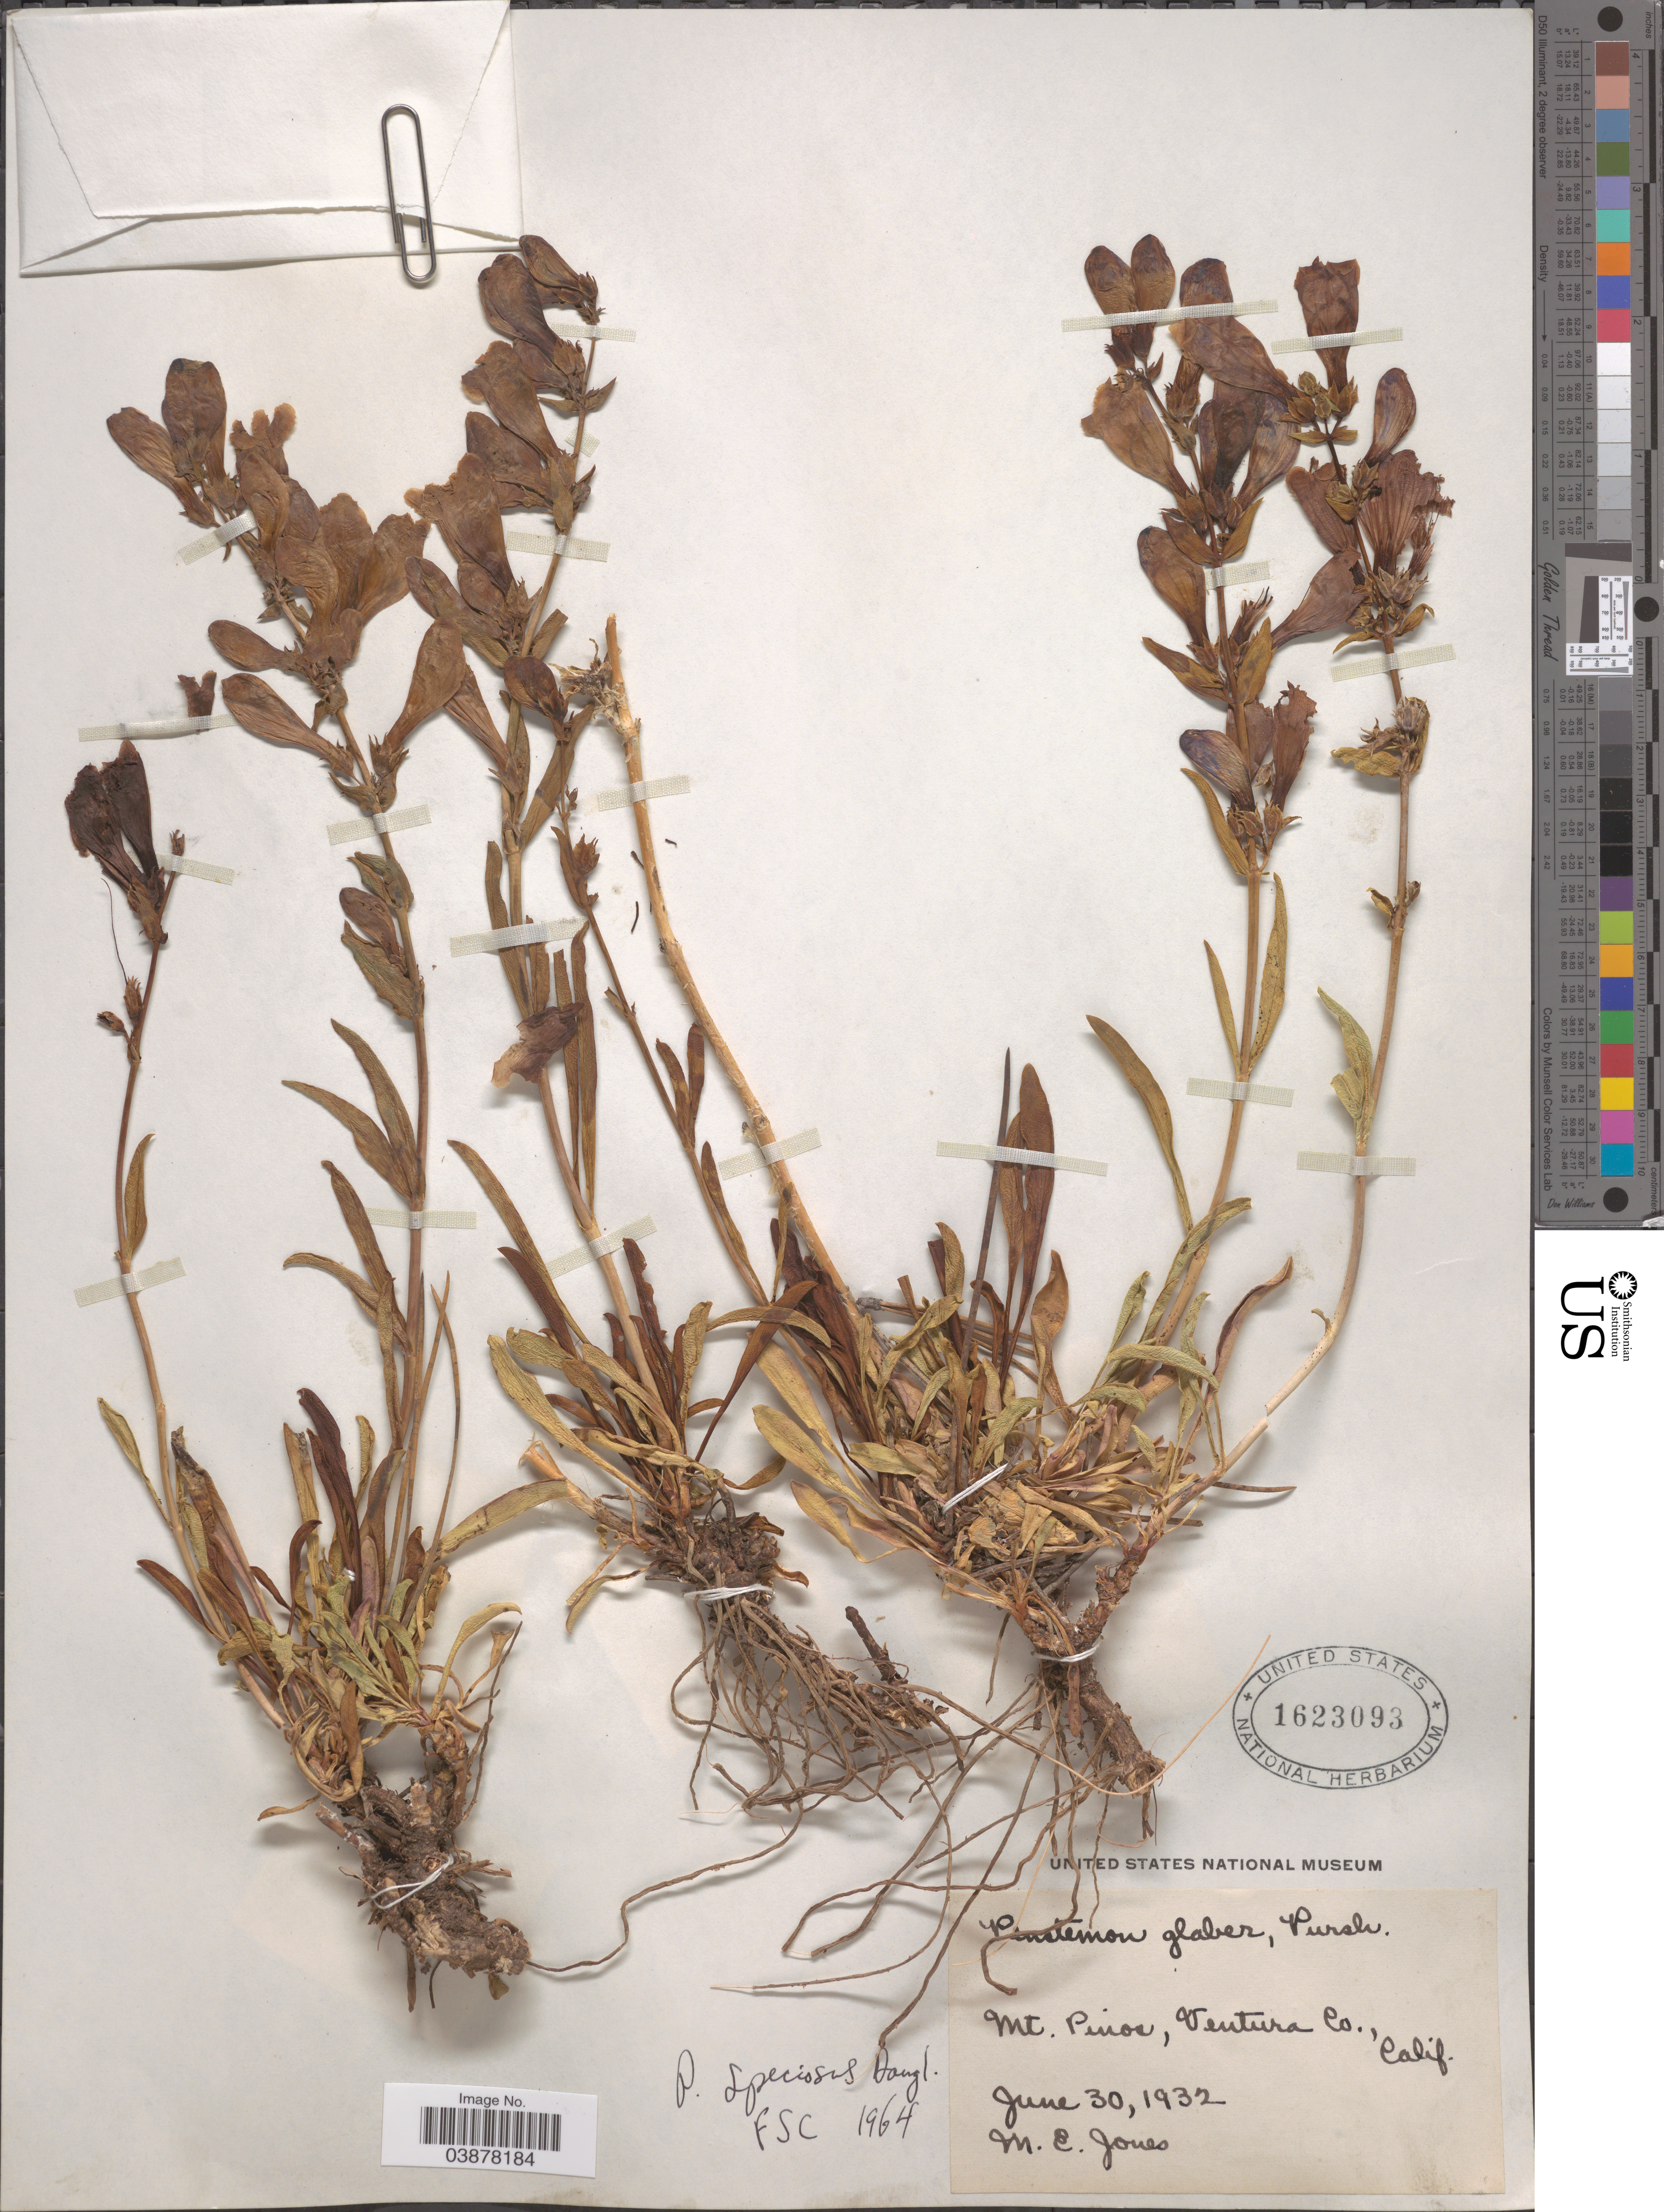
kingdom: Plantae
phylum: Tracheophyta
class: Magnoliopsida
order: Lamiales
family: Plantaginaceae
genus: Penstemon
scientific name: Penstemon speciosus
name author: Douglas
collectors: M. E. Jones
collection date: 1932-06-30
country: United States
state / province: California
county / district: Ventura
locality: Mt. Pinos, Ventura Co.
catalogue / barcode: US 1623093